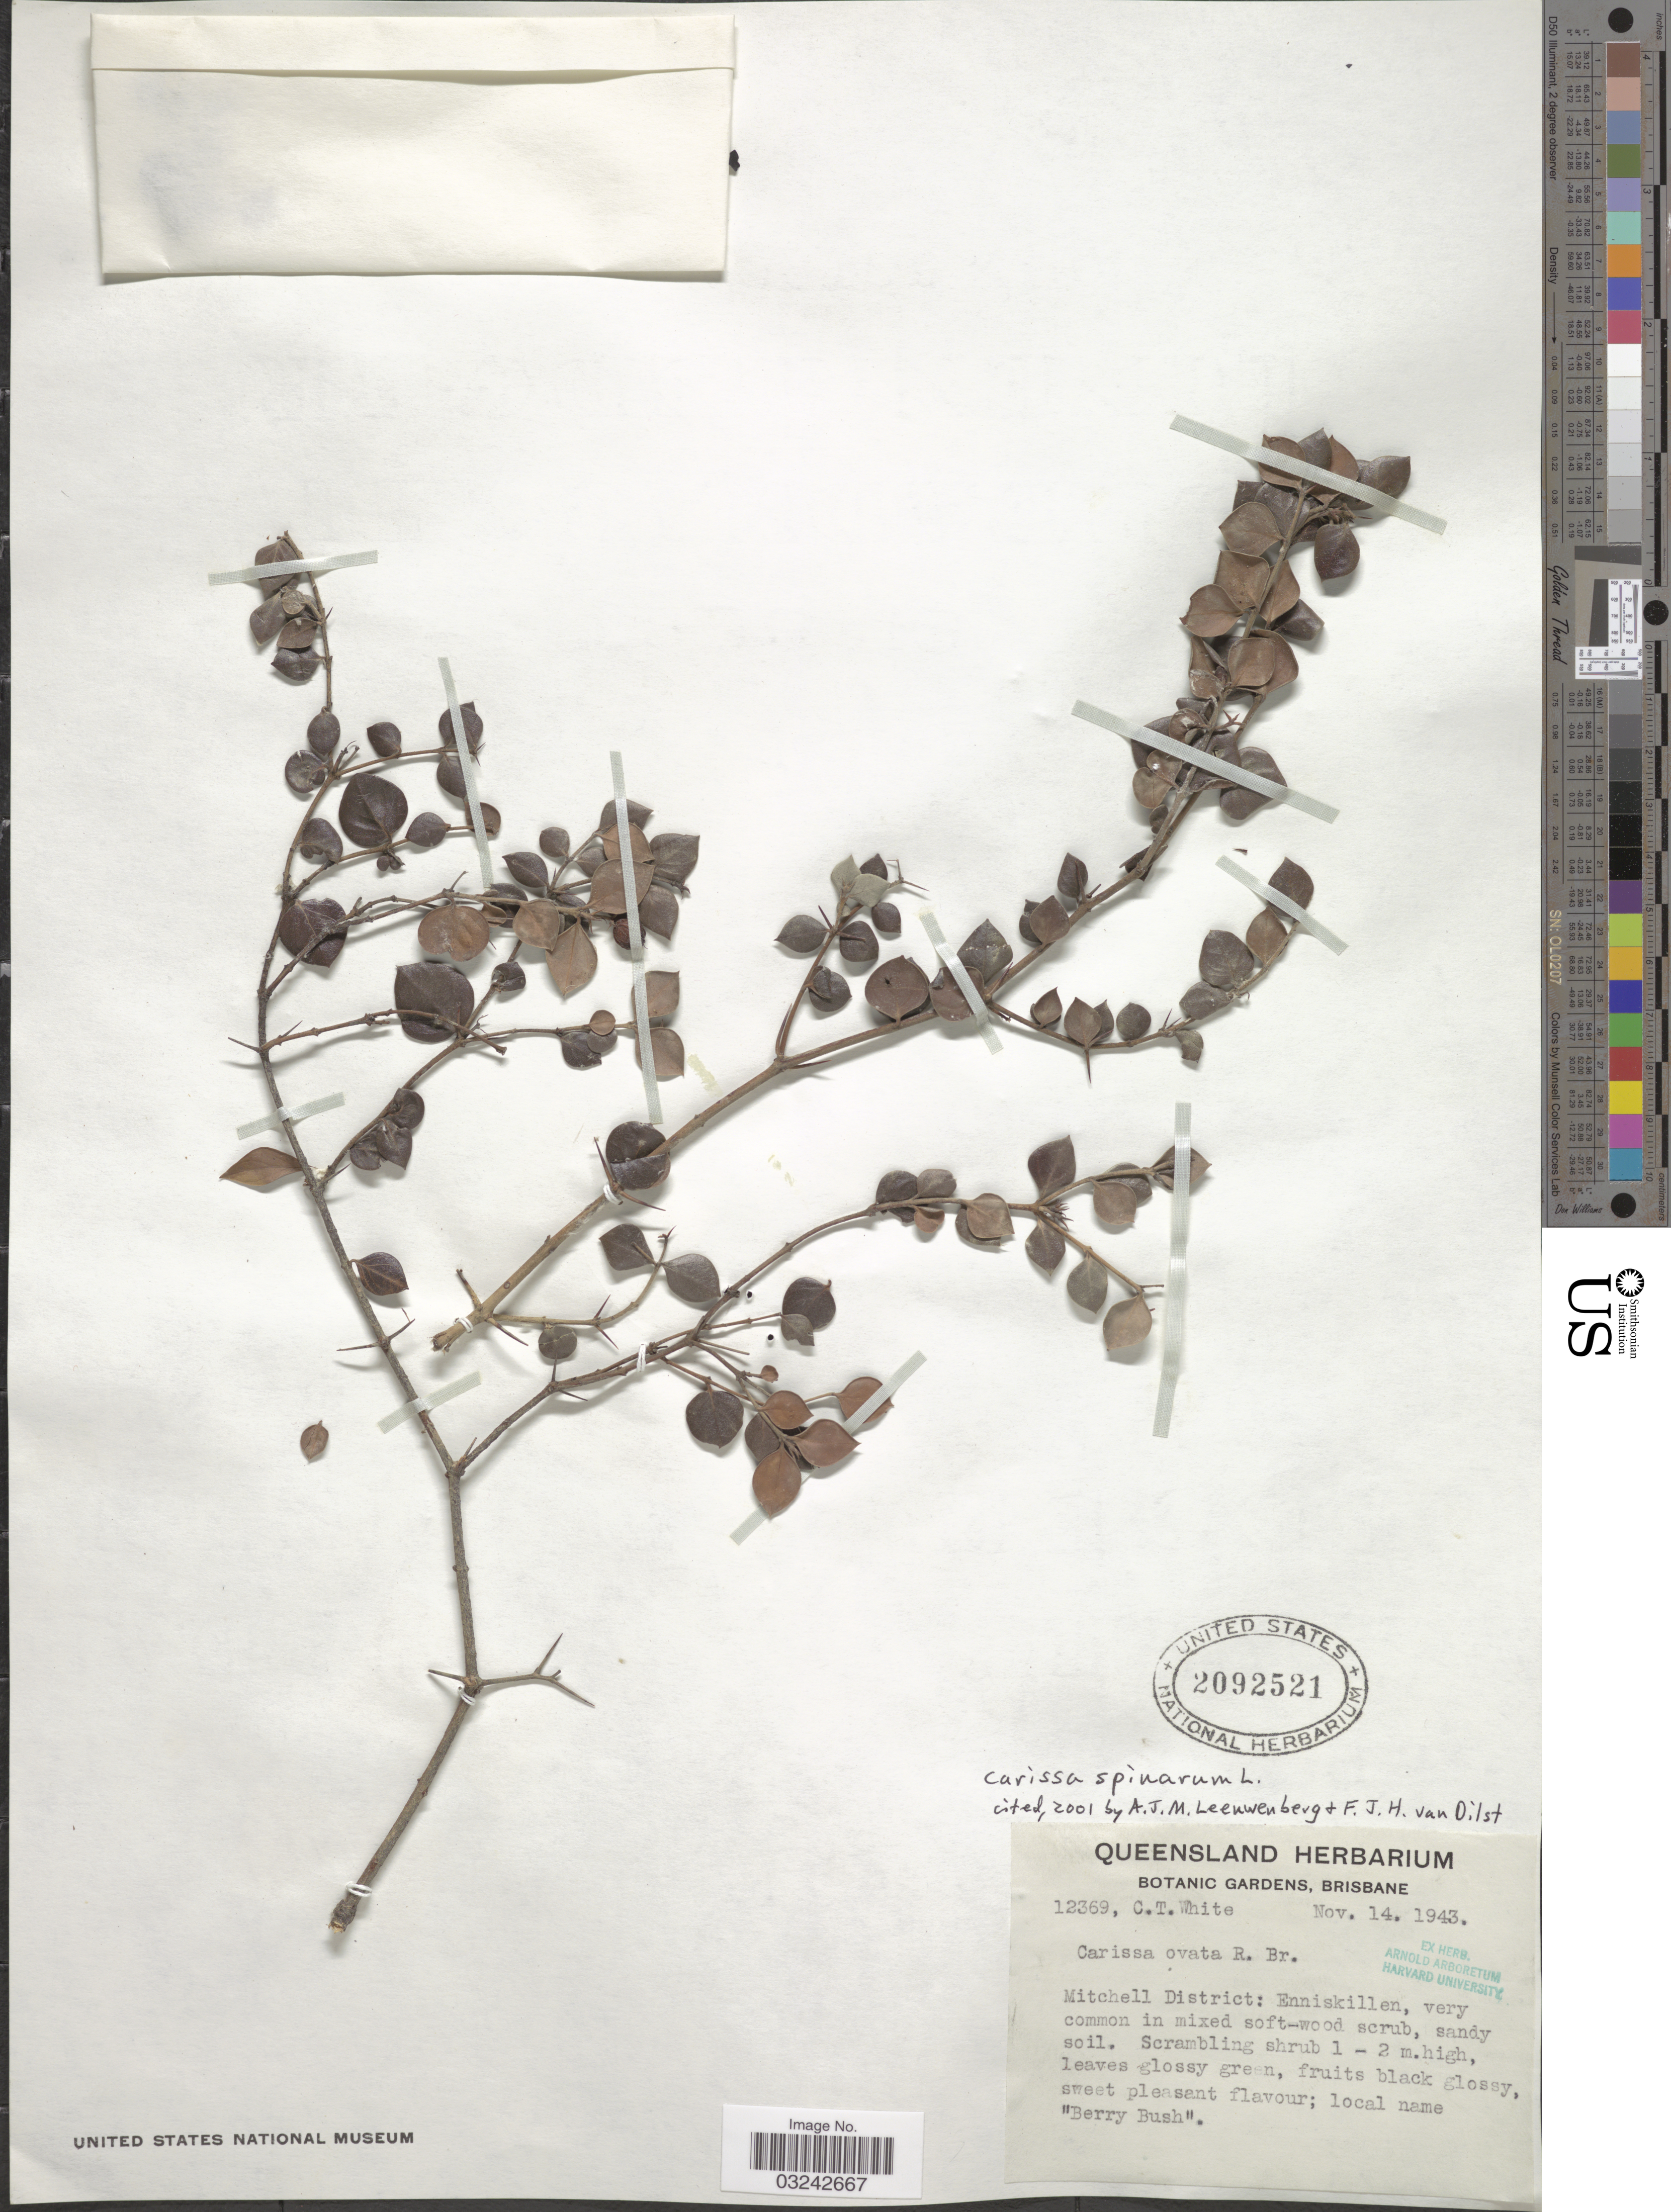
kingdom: Plantae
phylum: Tracheophyta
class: Magnoliopsida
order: Gentianales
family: Apocynaceae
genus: Carissa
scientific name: Carissa spinarum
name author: L.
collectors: C. T. White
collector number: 12369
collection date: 1943-11-14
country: Australia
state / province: Queensland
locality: Mitchell District: Enniskillen.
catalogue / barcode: US 2092521